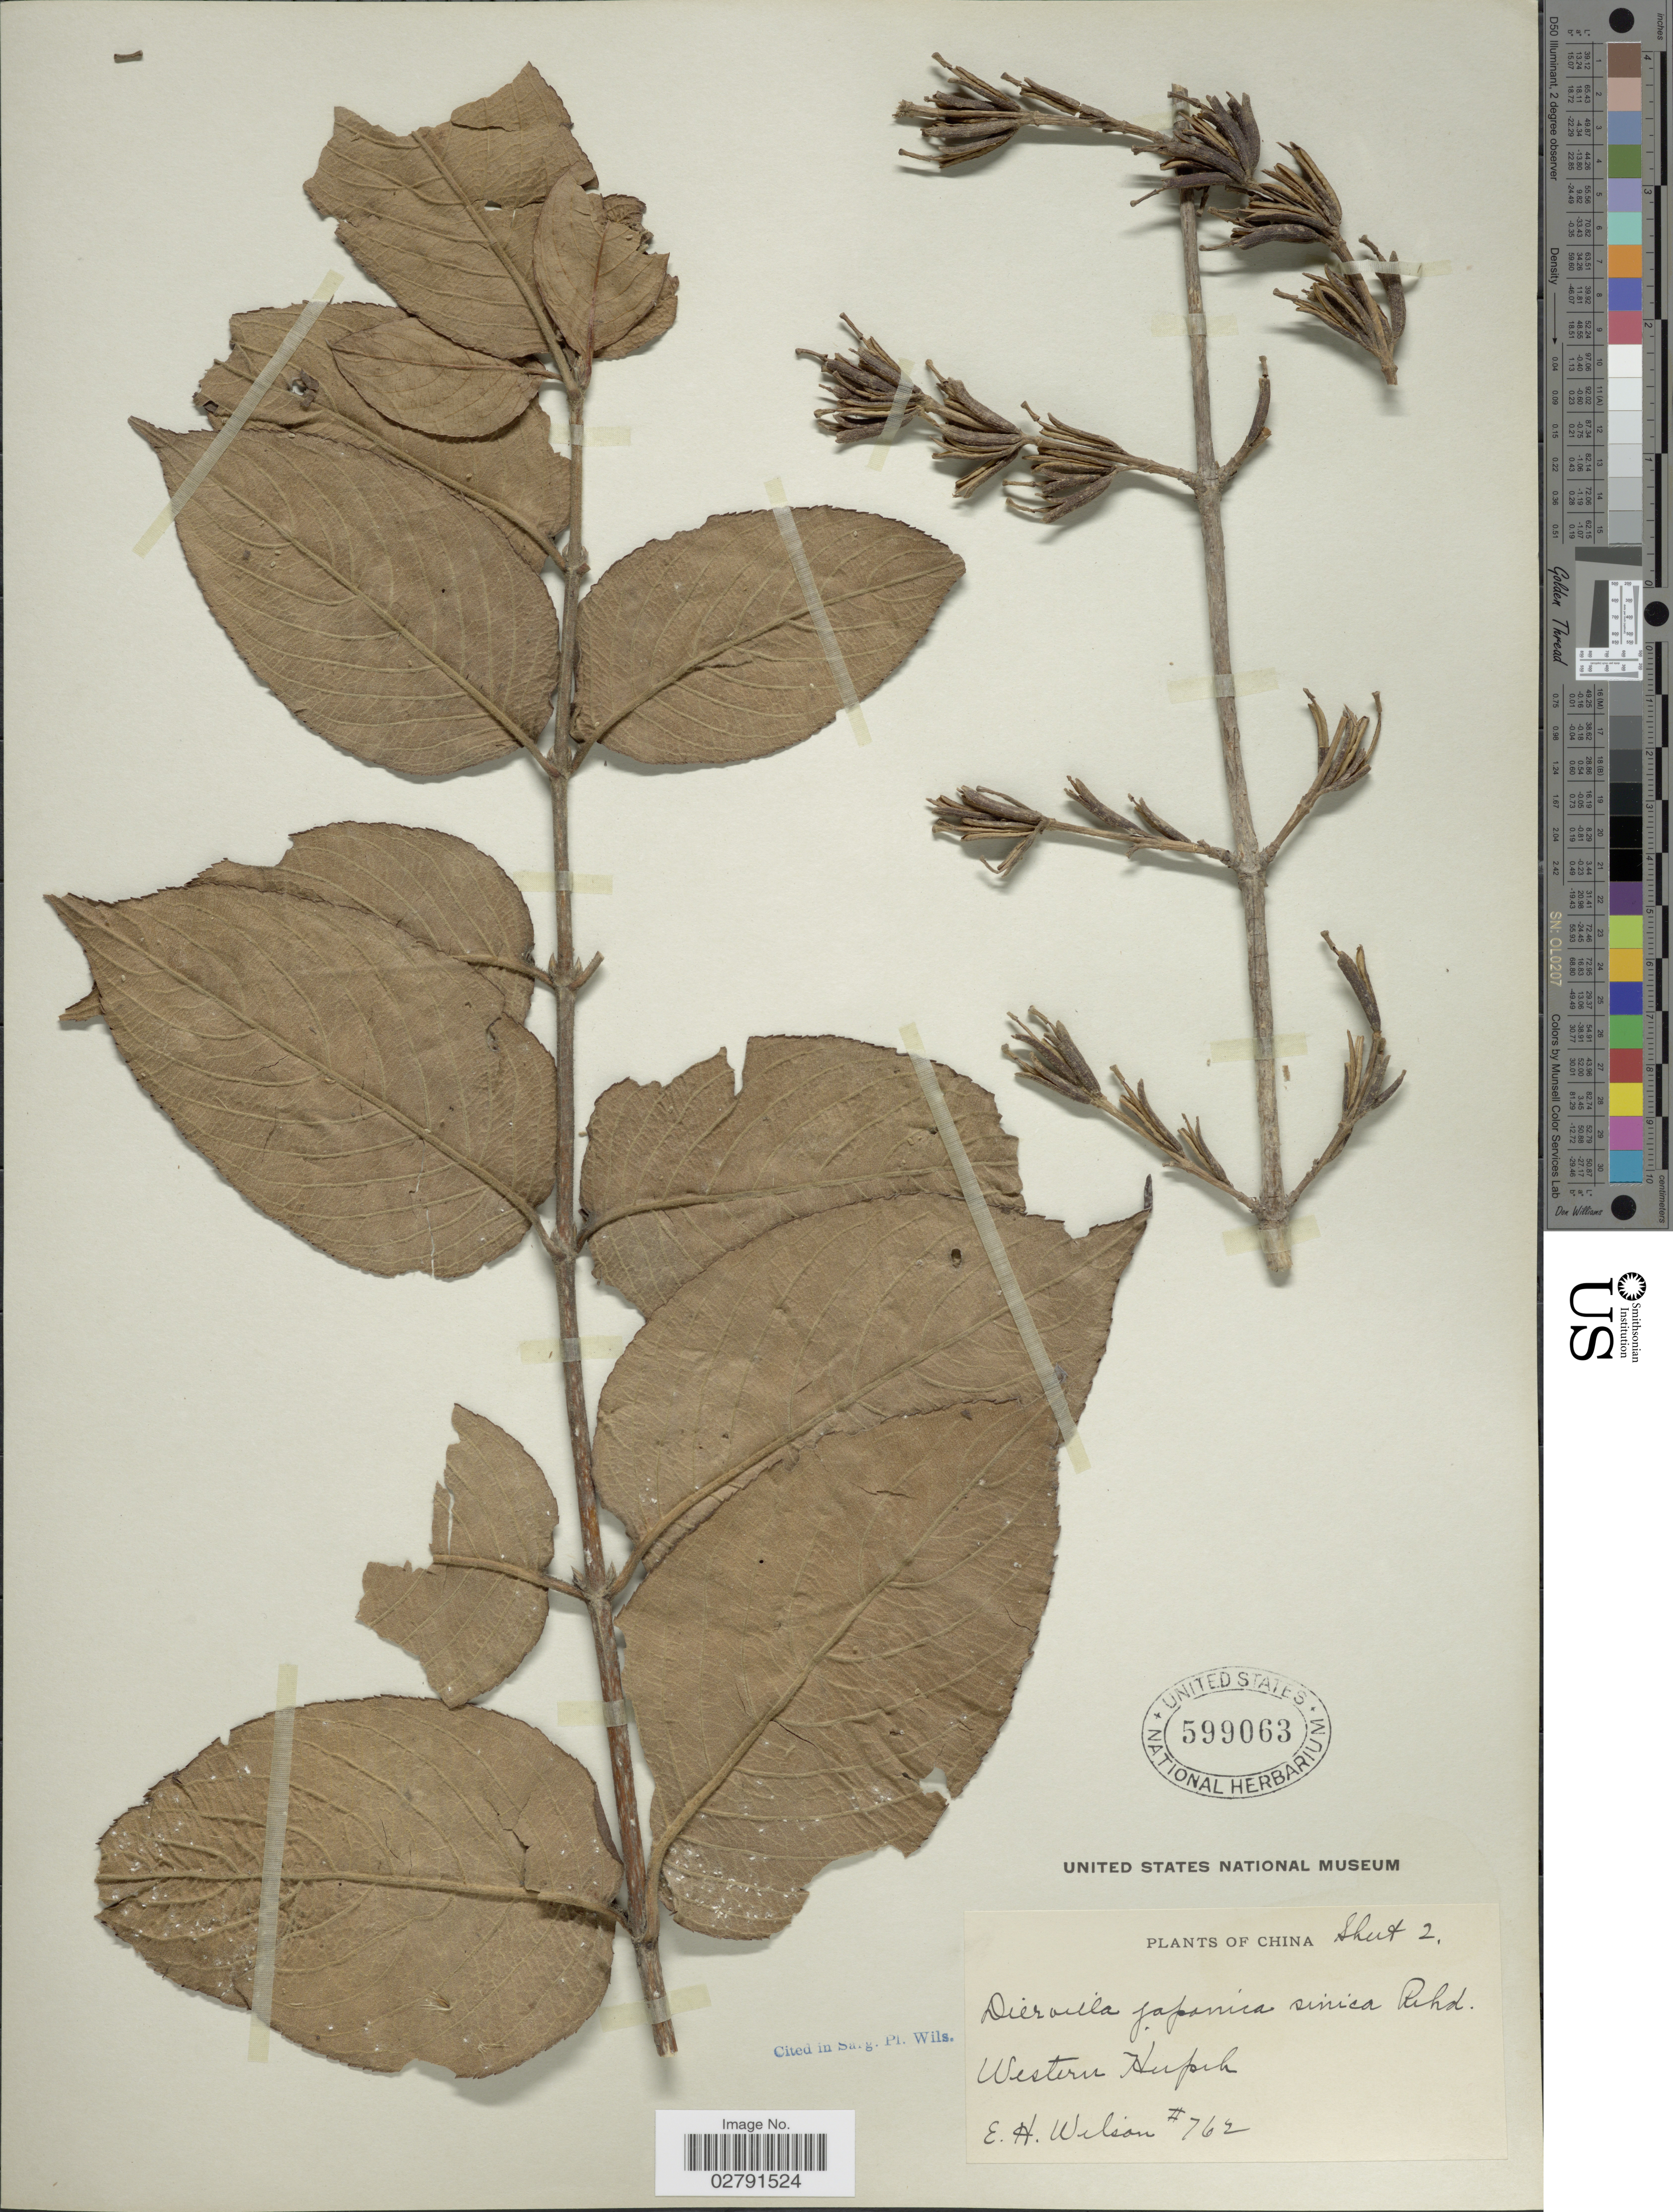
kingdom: Plantae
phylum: Tracheophyta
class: Magnoliopsida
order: Dipsacales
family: Caprifoliaceae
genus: Diervilla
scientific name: Diervilla japonica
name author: (Thunb.) DC.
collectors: E. Wilson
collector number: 762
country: China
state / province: Hubei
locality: Western Hupeh.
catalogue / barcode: US 599063